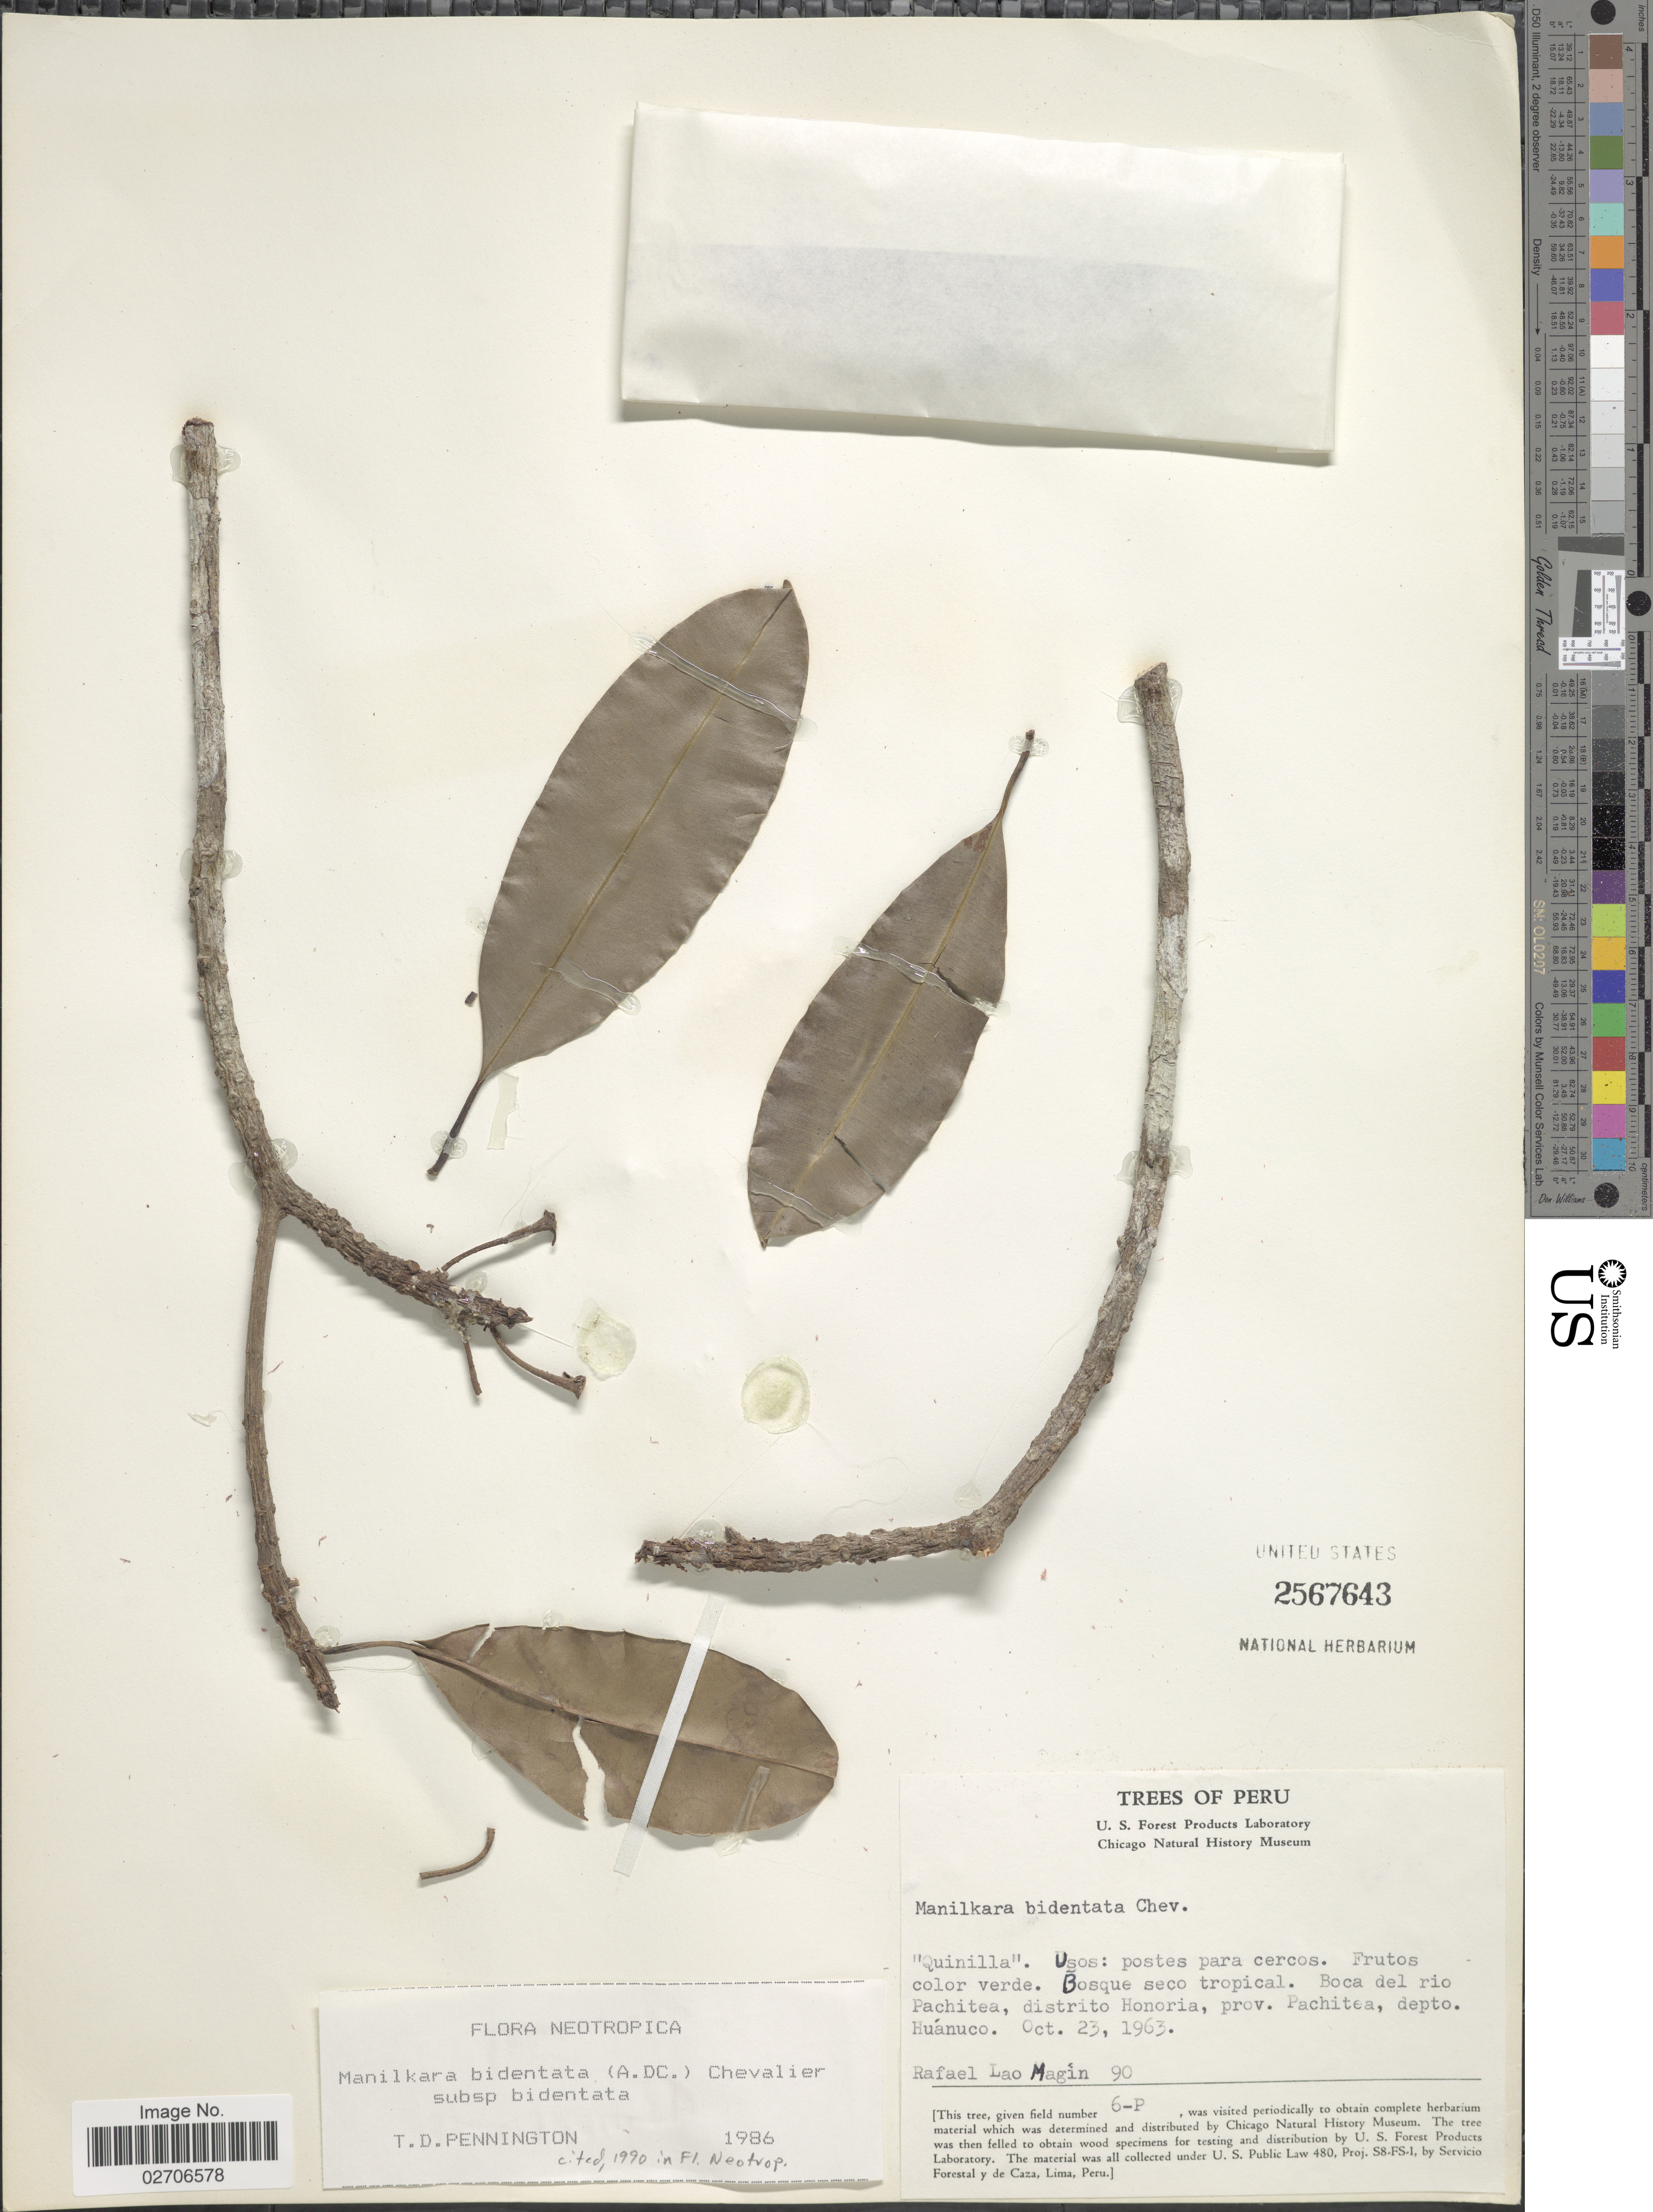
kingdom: Plantae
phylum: Tracheophyta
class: Magnoliopsida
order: Ericales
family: Sapotaceae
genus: Manilkara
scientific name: Manilkara bidentata subsp. bidentata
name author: (A. DC.) A. Chev.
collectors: R. L. Magin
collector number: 90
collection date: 1963-10-23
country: Peru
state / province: Huánuco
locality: Boca del rio Pachitea, distrito Honoria, prov. Pachitea, depto. Huanuco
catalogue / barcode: US 2567643